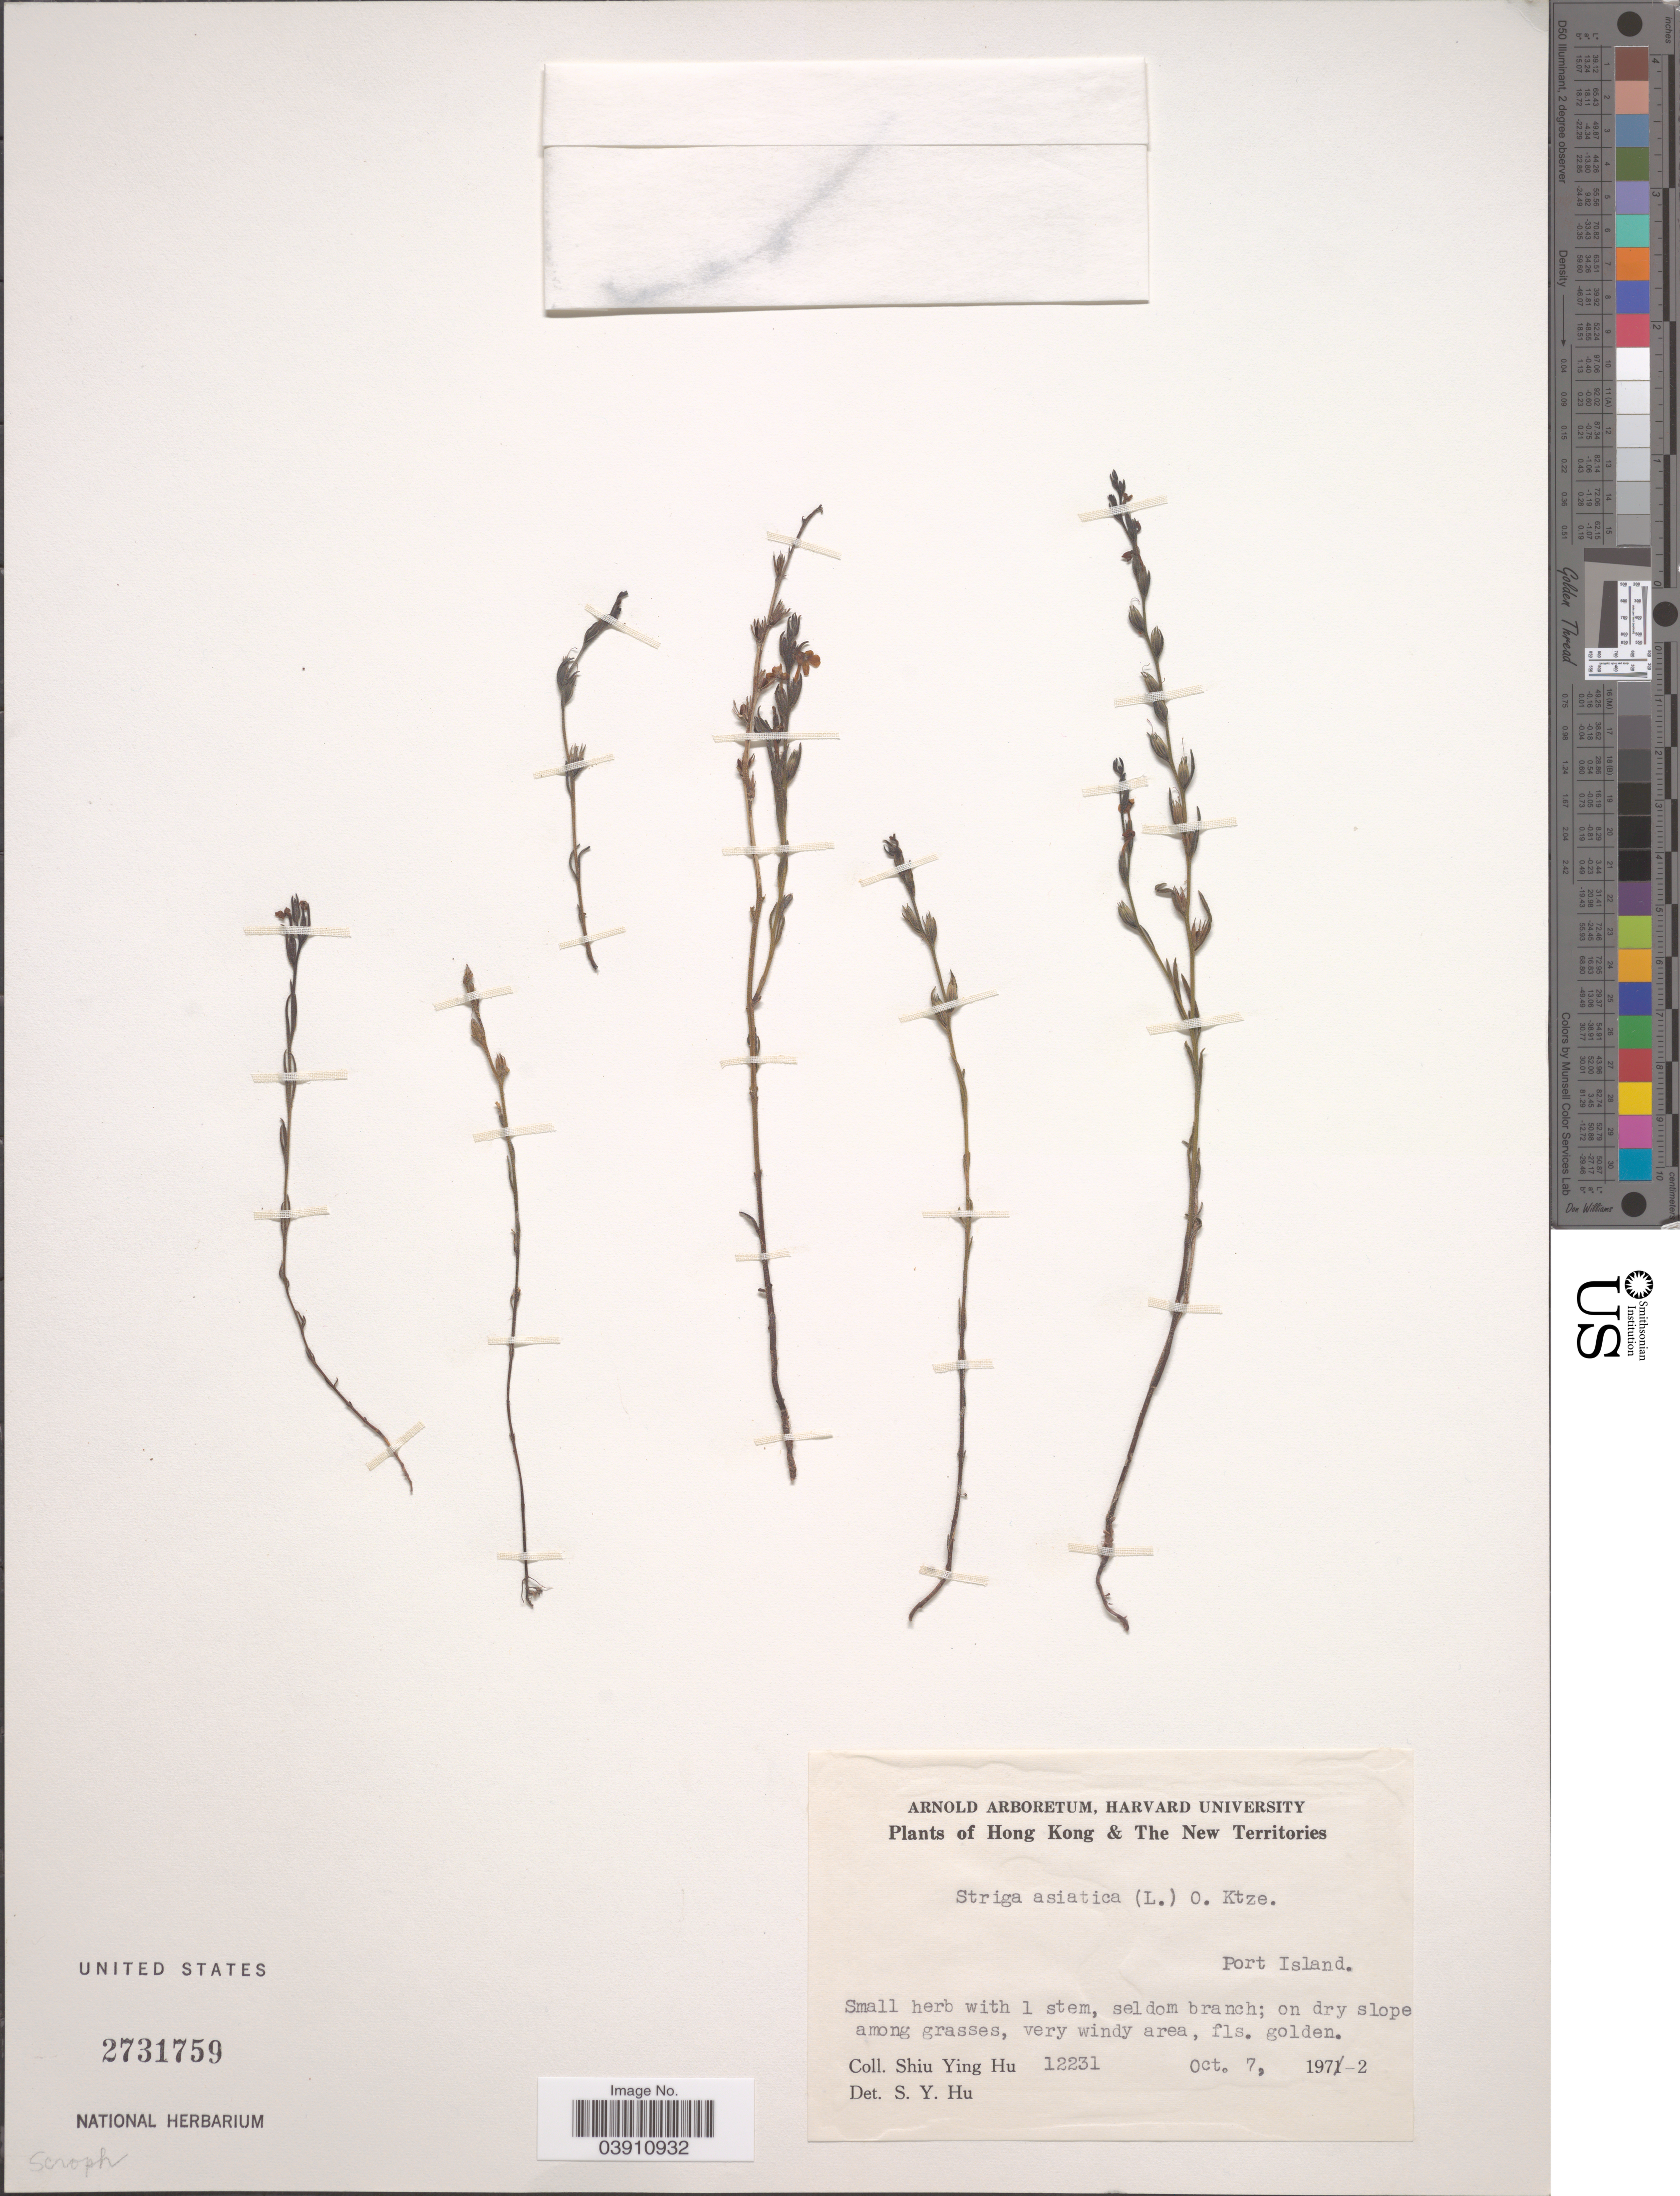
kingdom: Plantae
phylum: Tracheophyta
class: Magnoliopsida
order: Lamiales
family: Orobanchaceae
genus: Striga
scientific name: Striga lutea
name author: Lour.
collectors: S. Y. Hu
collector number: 12231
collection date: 1972-10-07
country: China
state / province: Hong Kong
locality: Hong Kong & The New Territories. Port Island.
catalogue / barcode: US 2731759